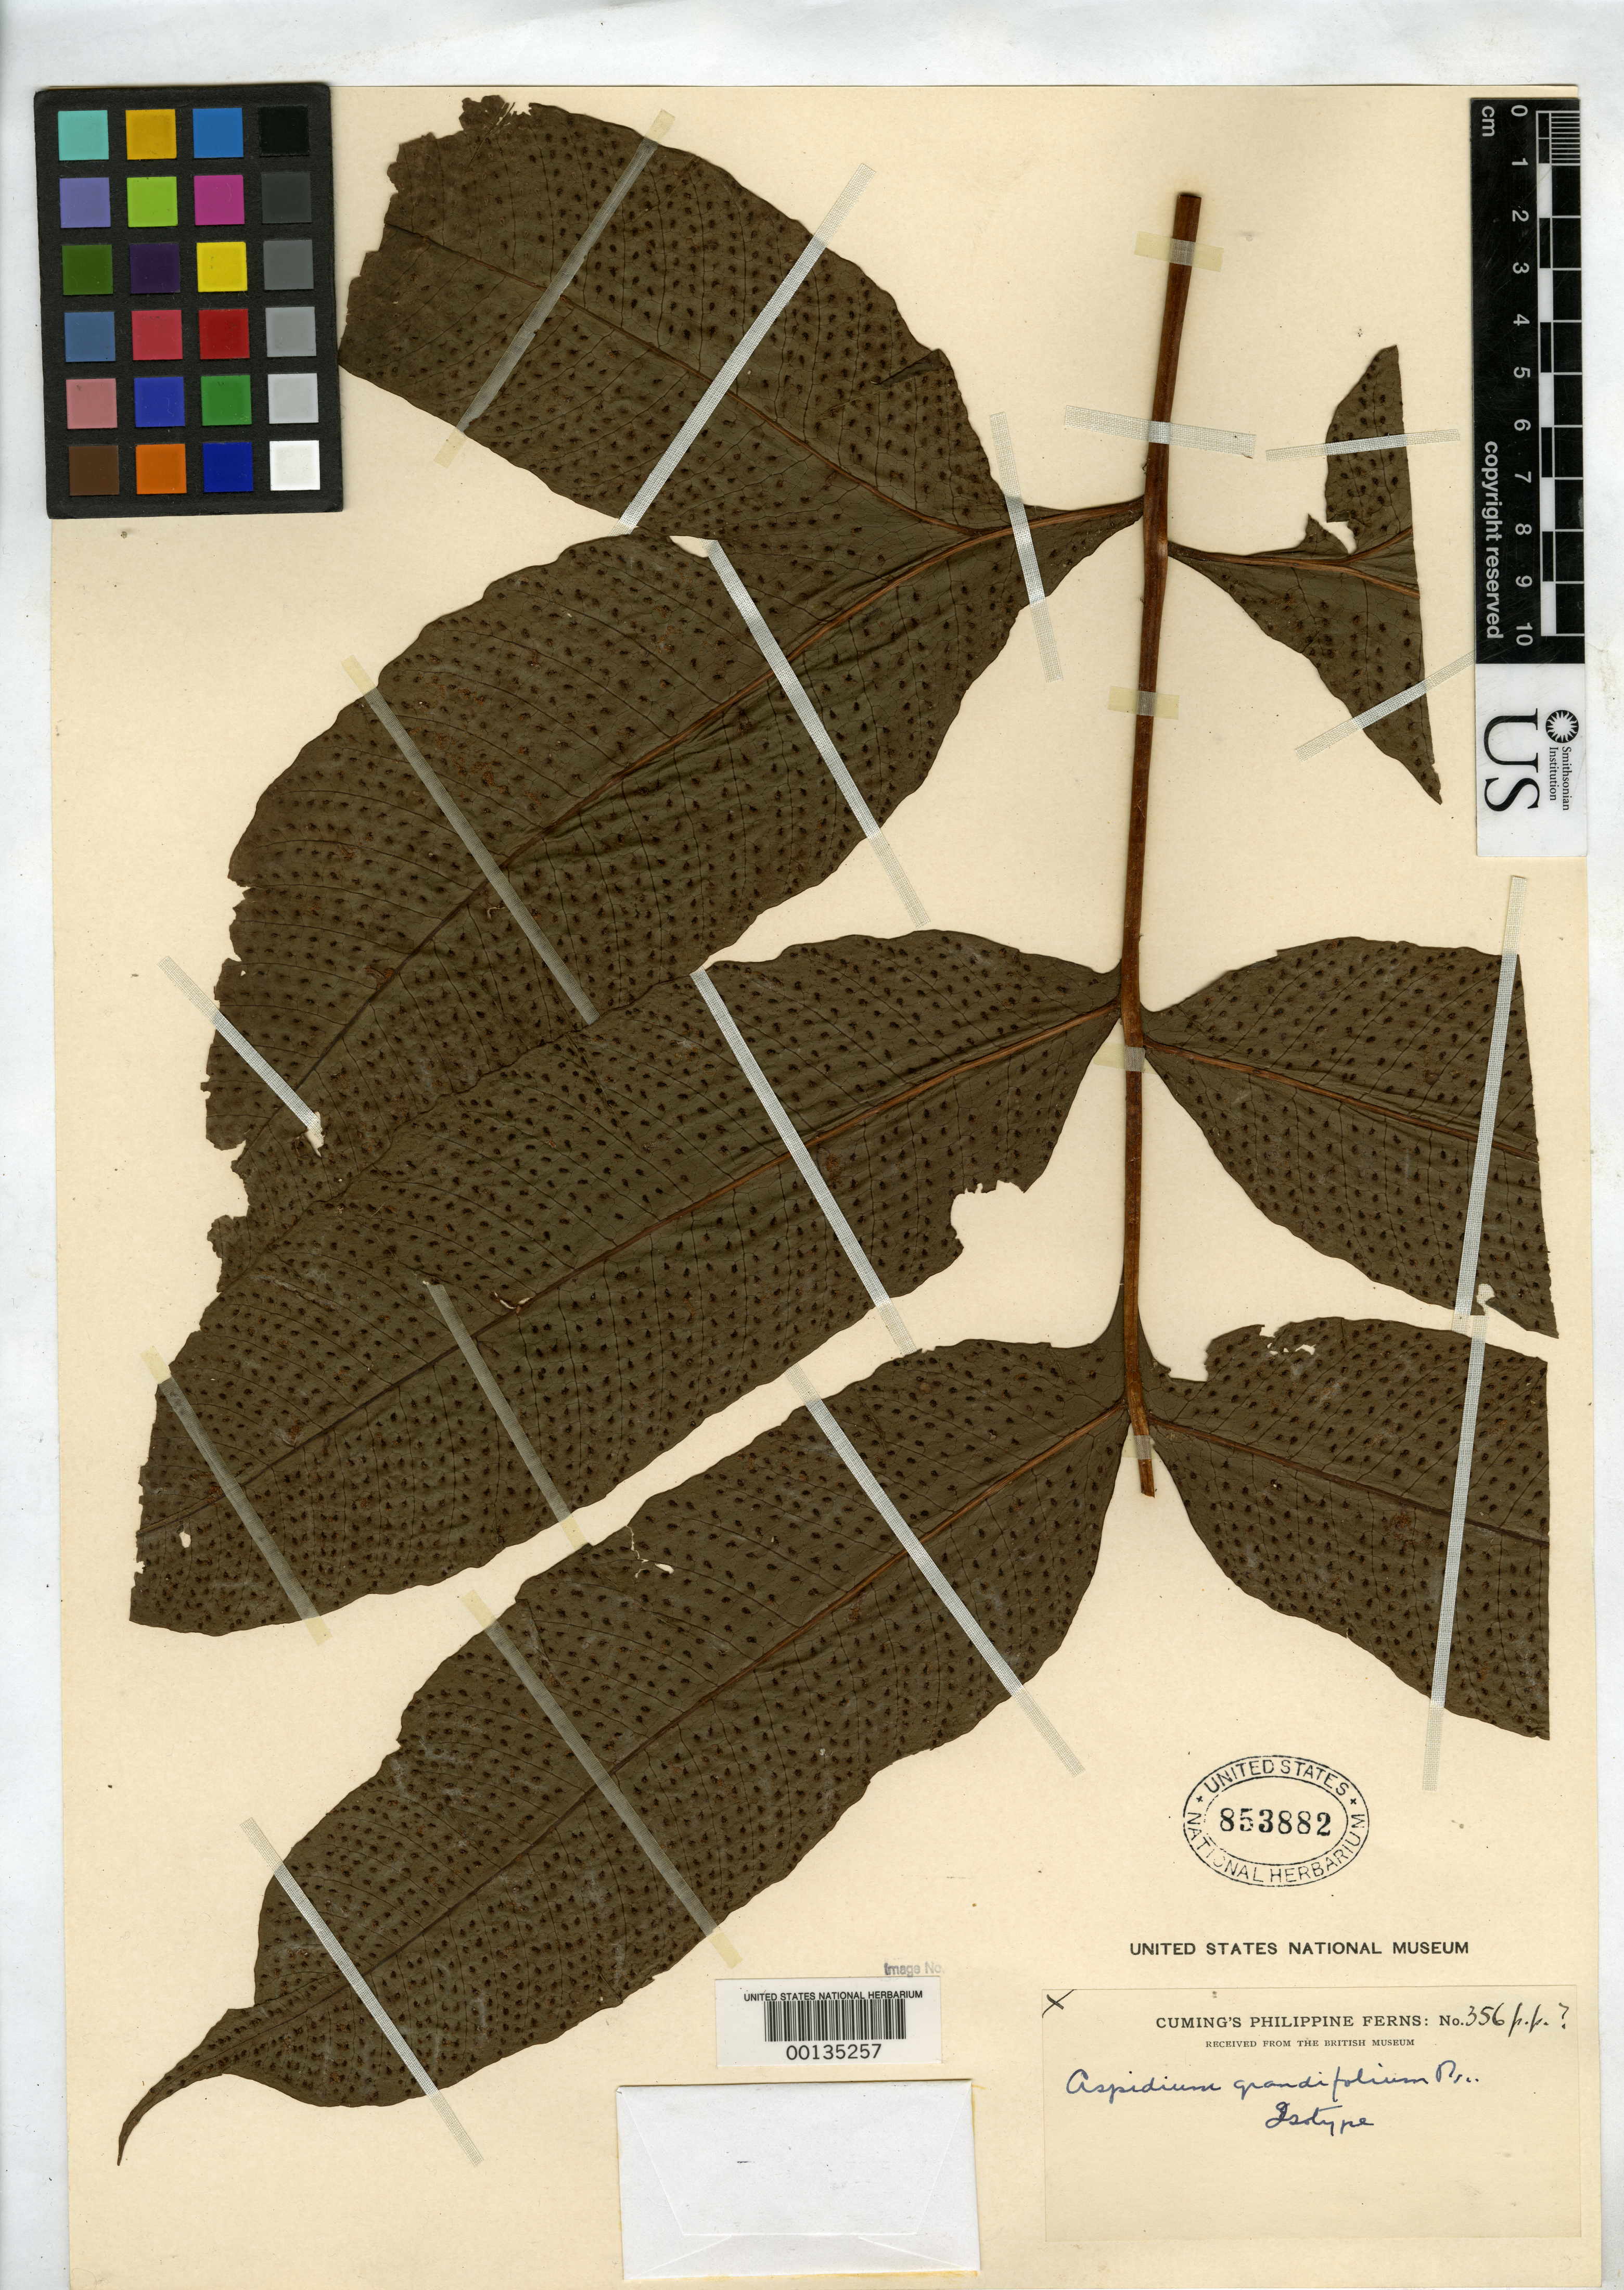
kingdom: Plantae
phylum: Tracheophyta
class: Polypodiopsida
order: Polypodiales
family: Tectariaceae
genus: Aspidium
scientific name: Aspidium grandifolium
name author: C. Presl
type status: Type Collection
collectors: H. Cuming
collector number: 356 P.p.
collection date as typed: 1841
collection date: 1841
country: Philippines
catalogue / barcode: US 853882